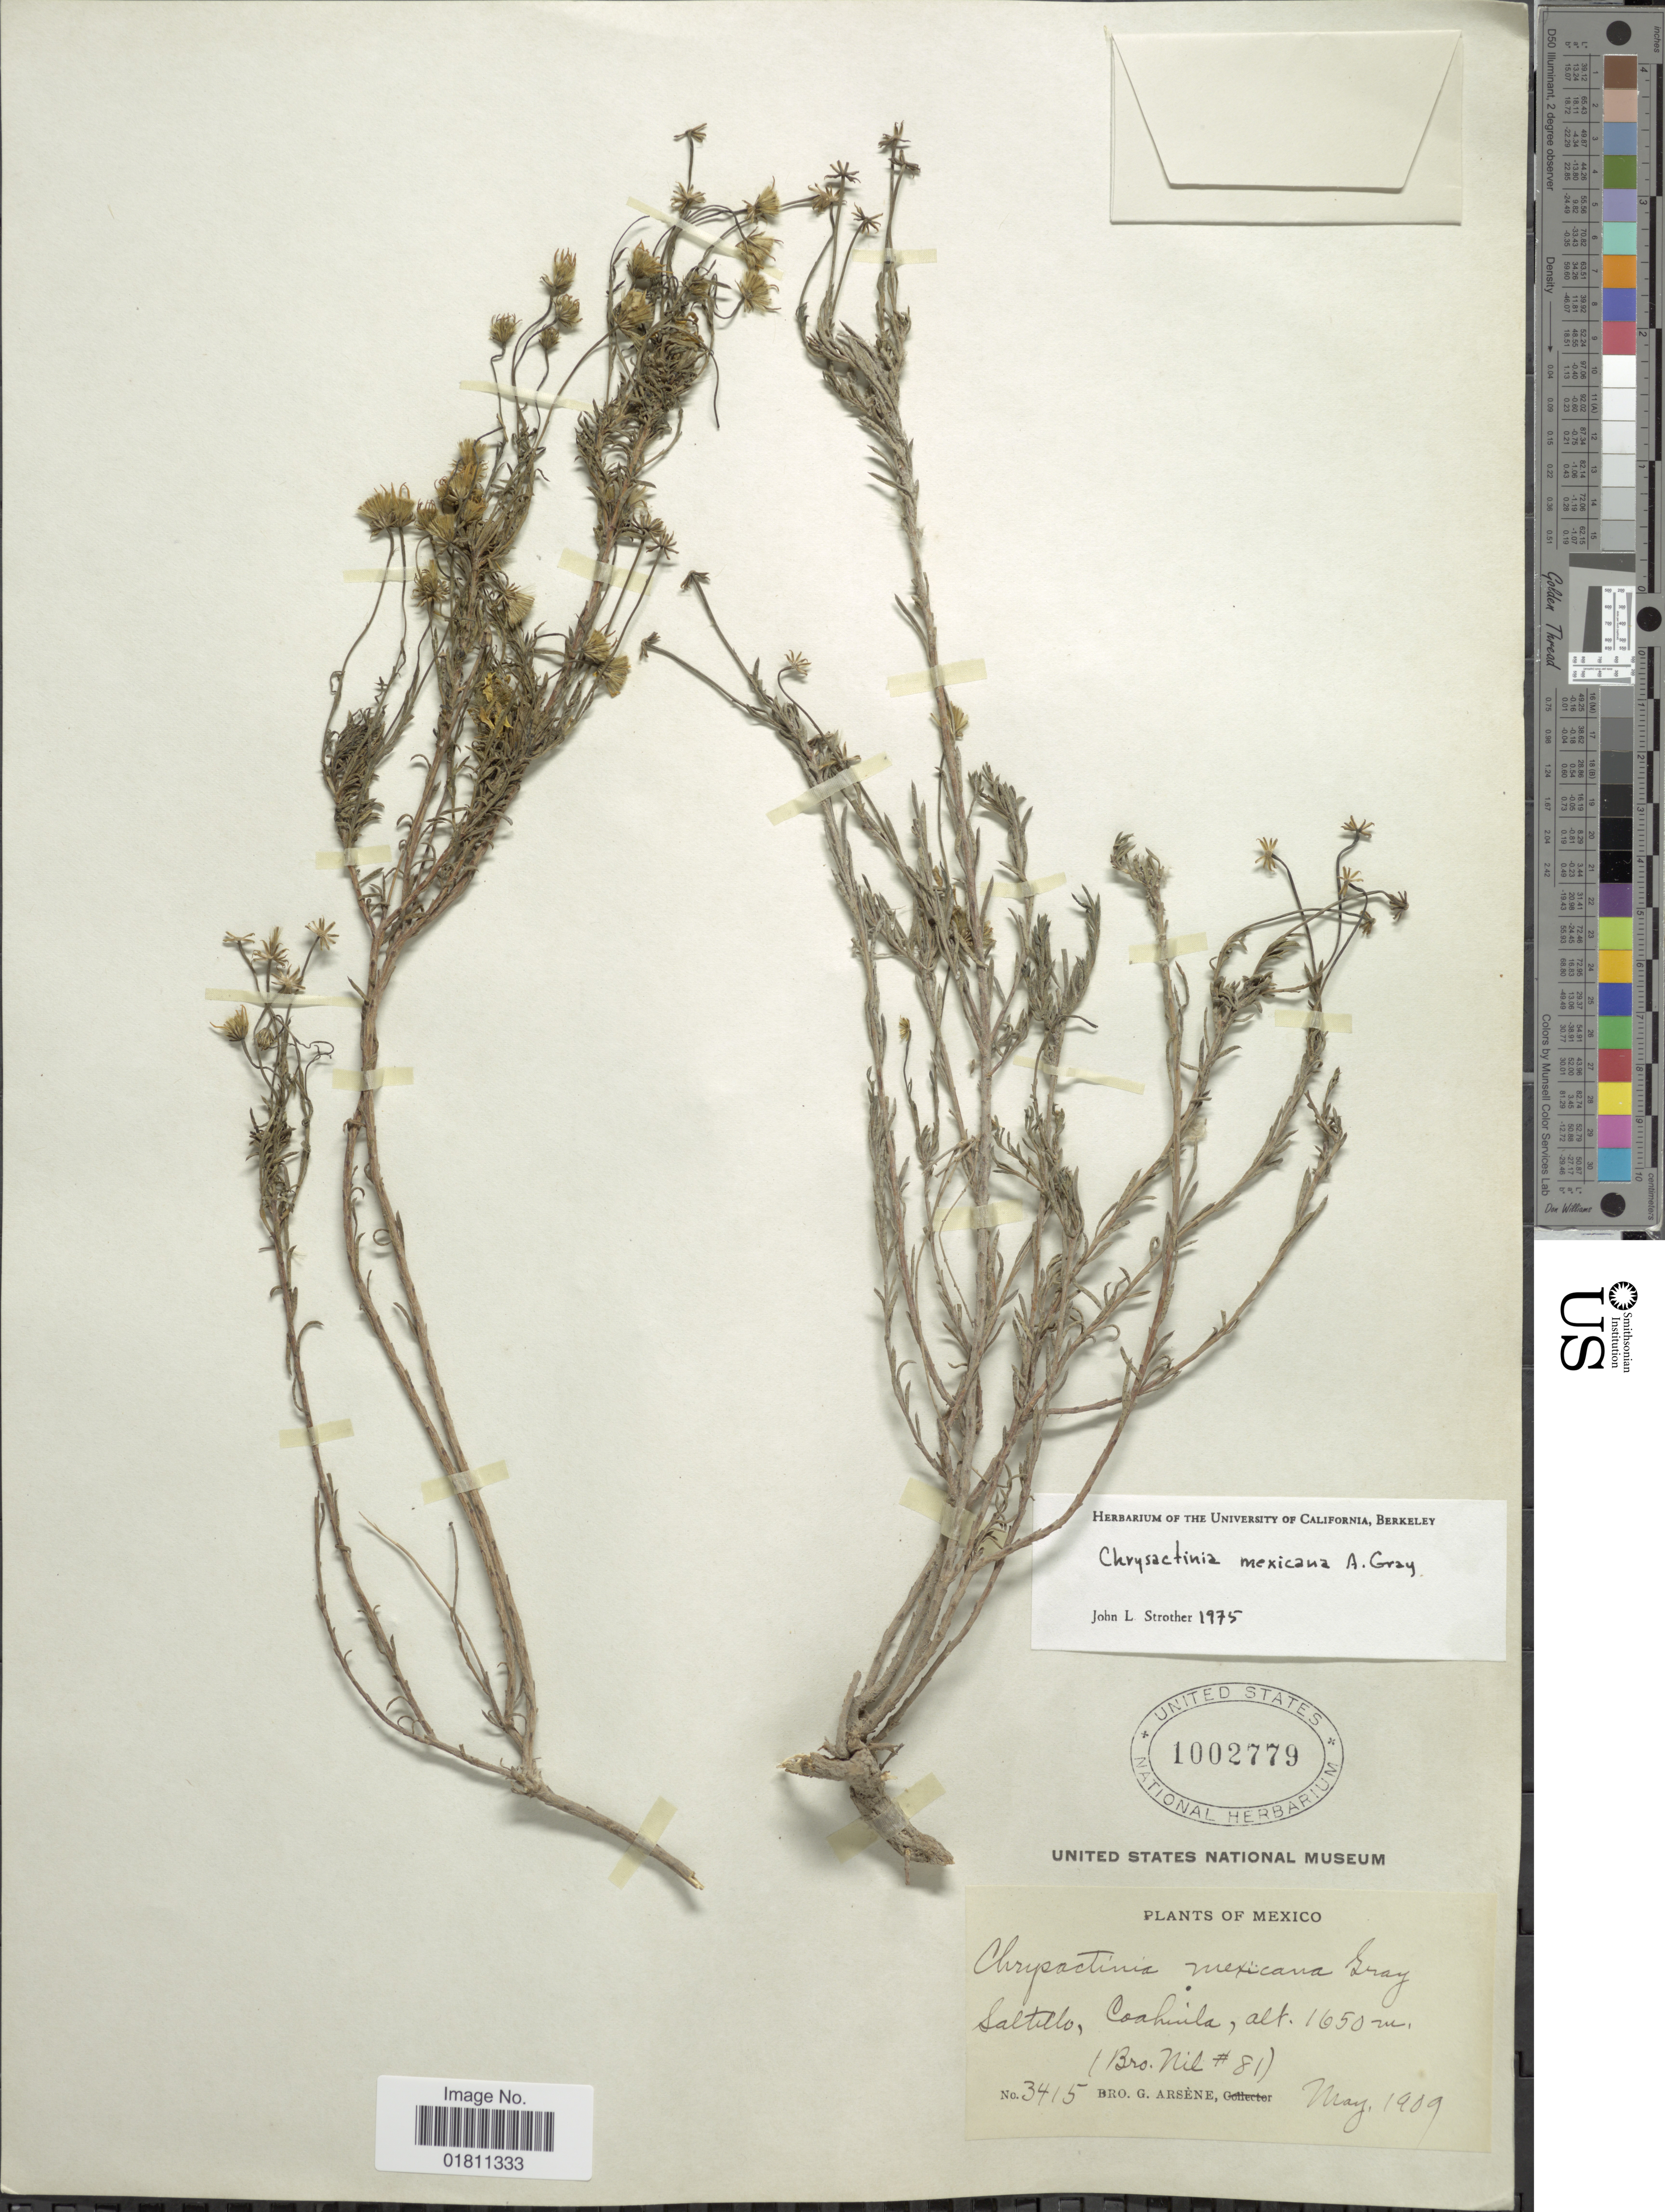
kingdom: Plantae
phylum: Tracheophyta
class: Magnoliopsida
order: Asterales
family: Asteraceae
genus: Chrysactinia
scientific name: Chrysactinia mexicana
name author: A. Gray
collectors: Bro. Nil & Bro. G. Arsène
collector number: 3415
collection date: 1909-05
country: Mexico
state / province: Coahuila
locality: Saltillo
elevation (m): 1650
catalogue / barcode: US 1002779